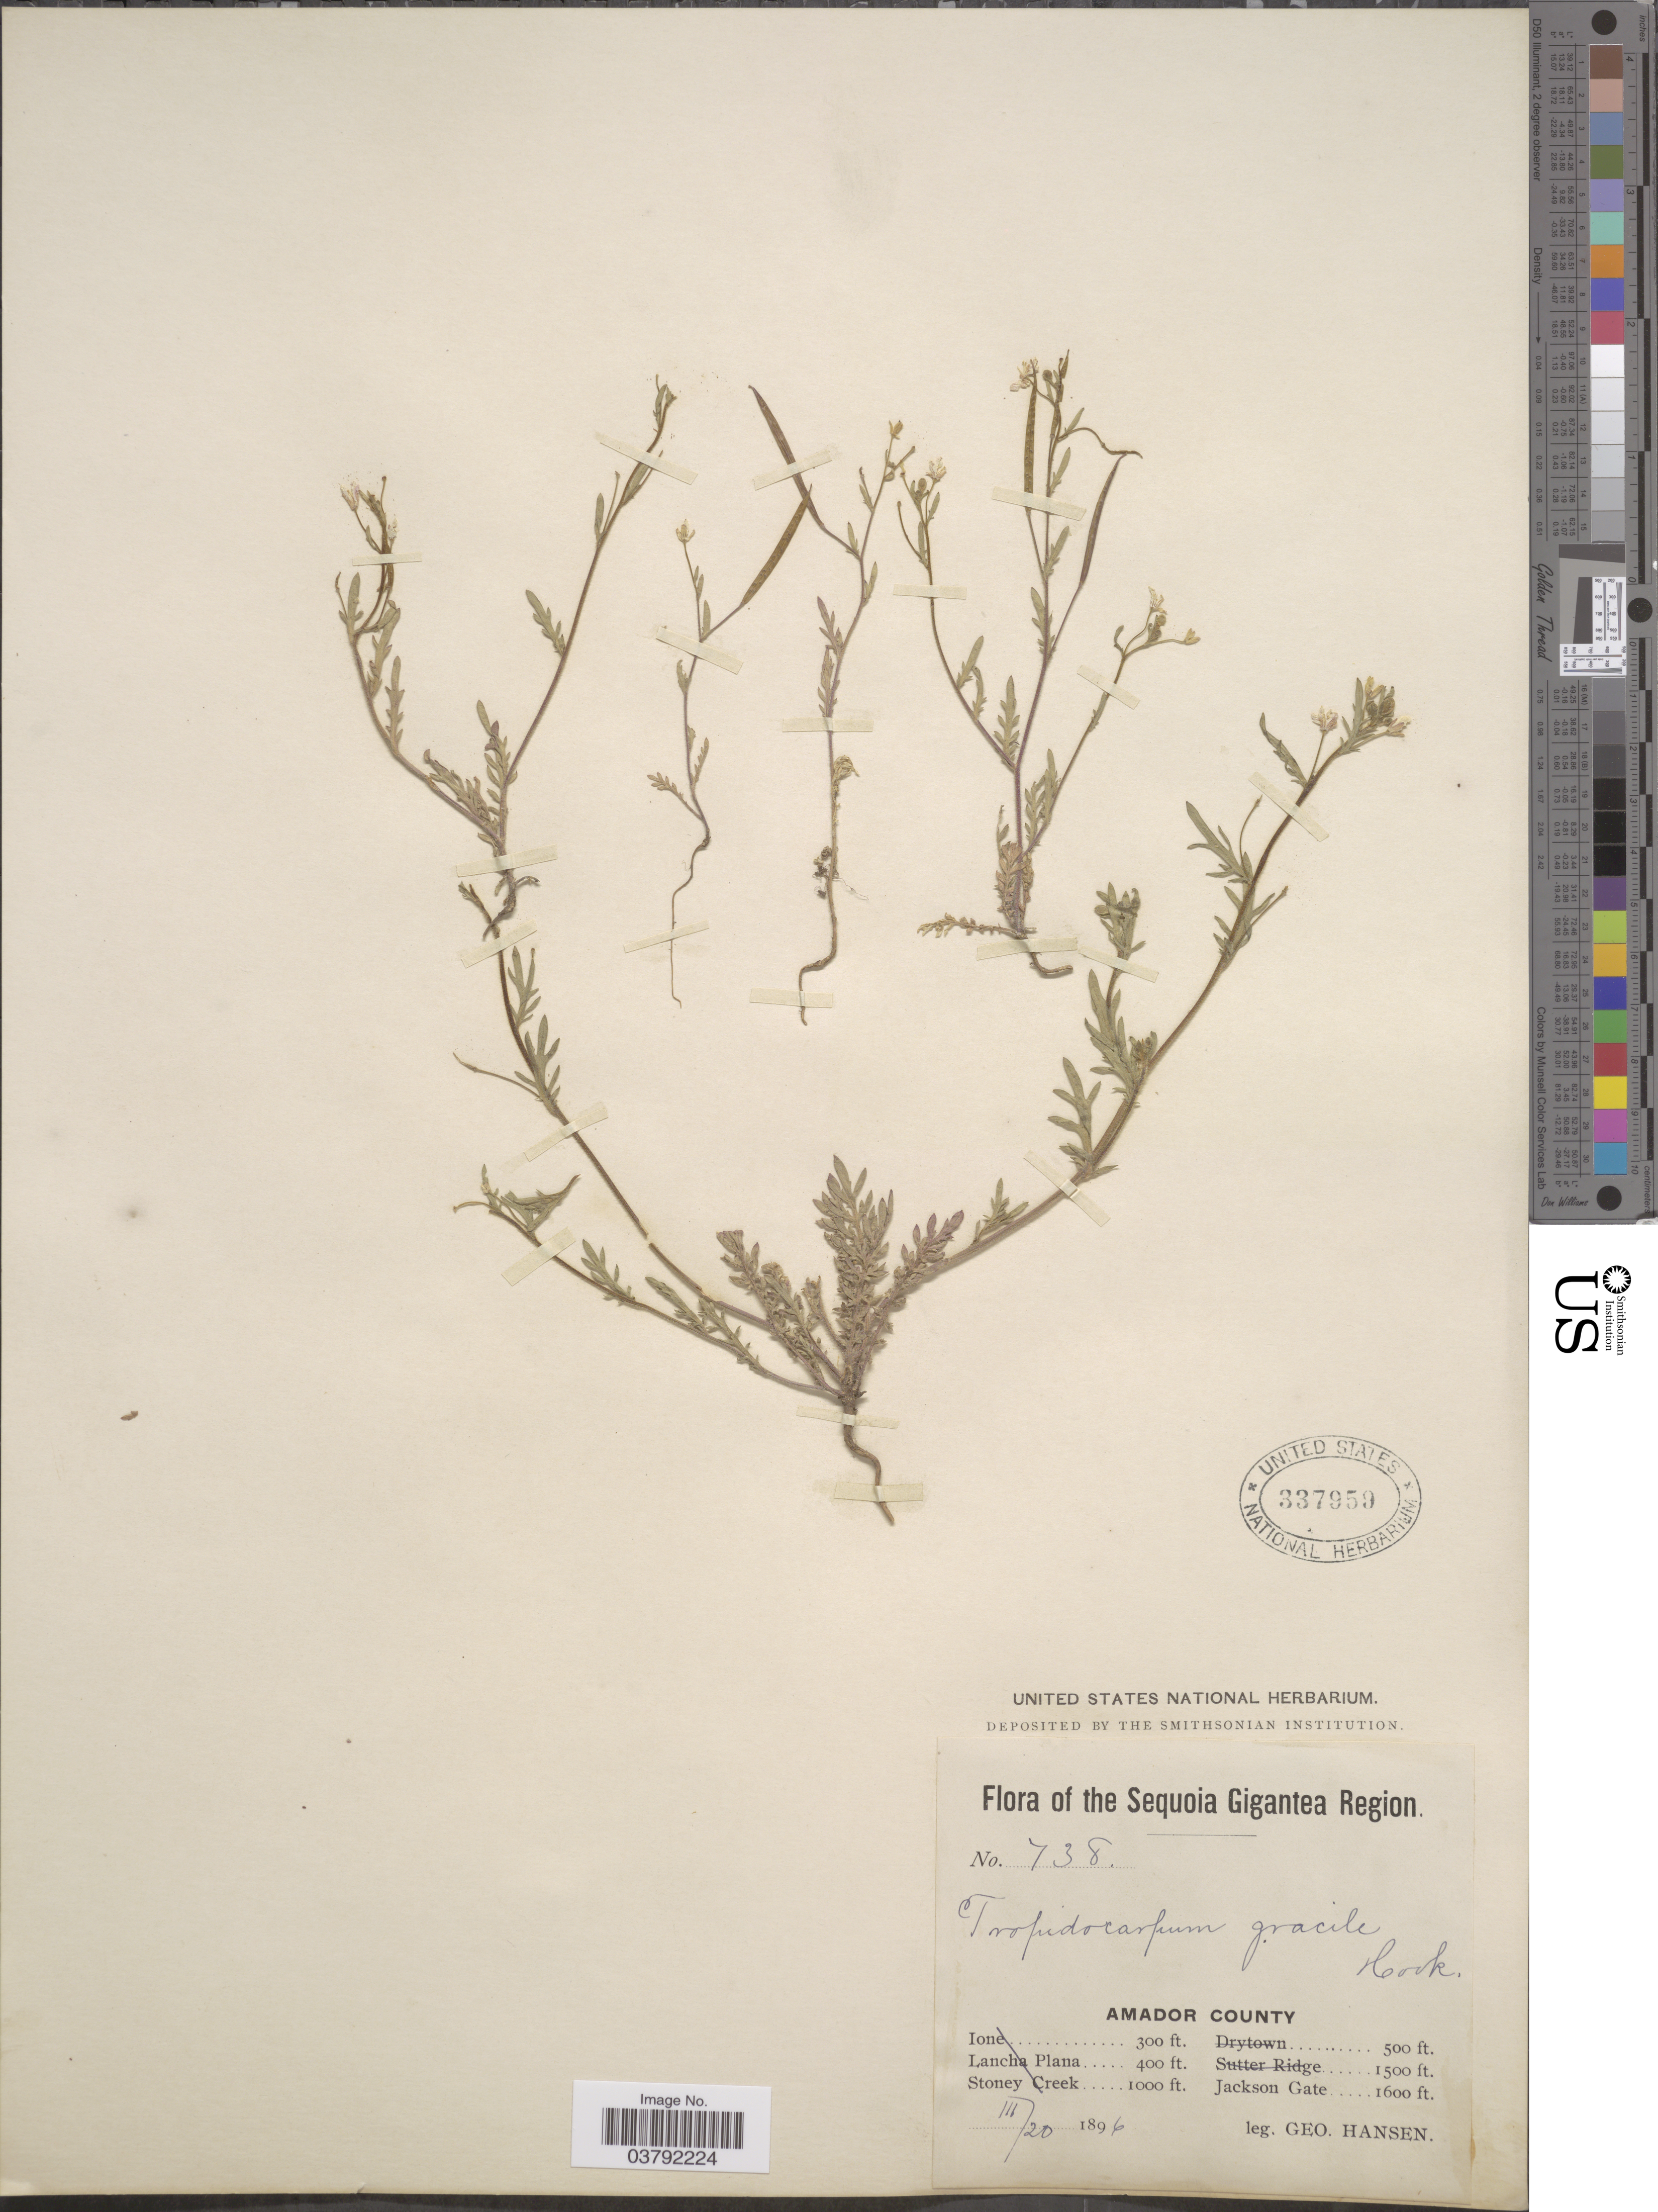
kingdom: Plantae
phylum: Tracheophyta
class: Magnoliopsida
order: Brassicales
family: Brassicaceae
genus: Tropidocarpum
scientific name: Tropidocarpum gracile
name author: Hook.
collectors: G. Hansen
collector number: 738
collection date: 1896-03-20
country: United States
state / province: California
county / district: Amador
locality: Sequoia Gigantea Region. Amador County. Jackson Gate.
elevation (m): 488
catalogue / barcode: US 337959